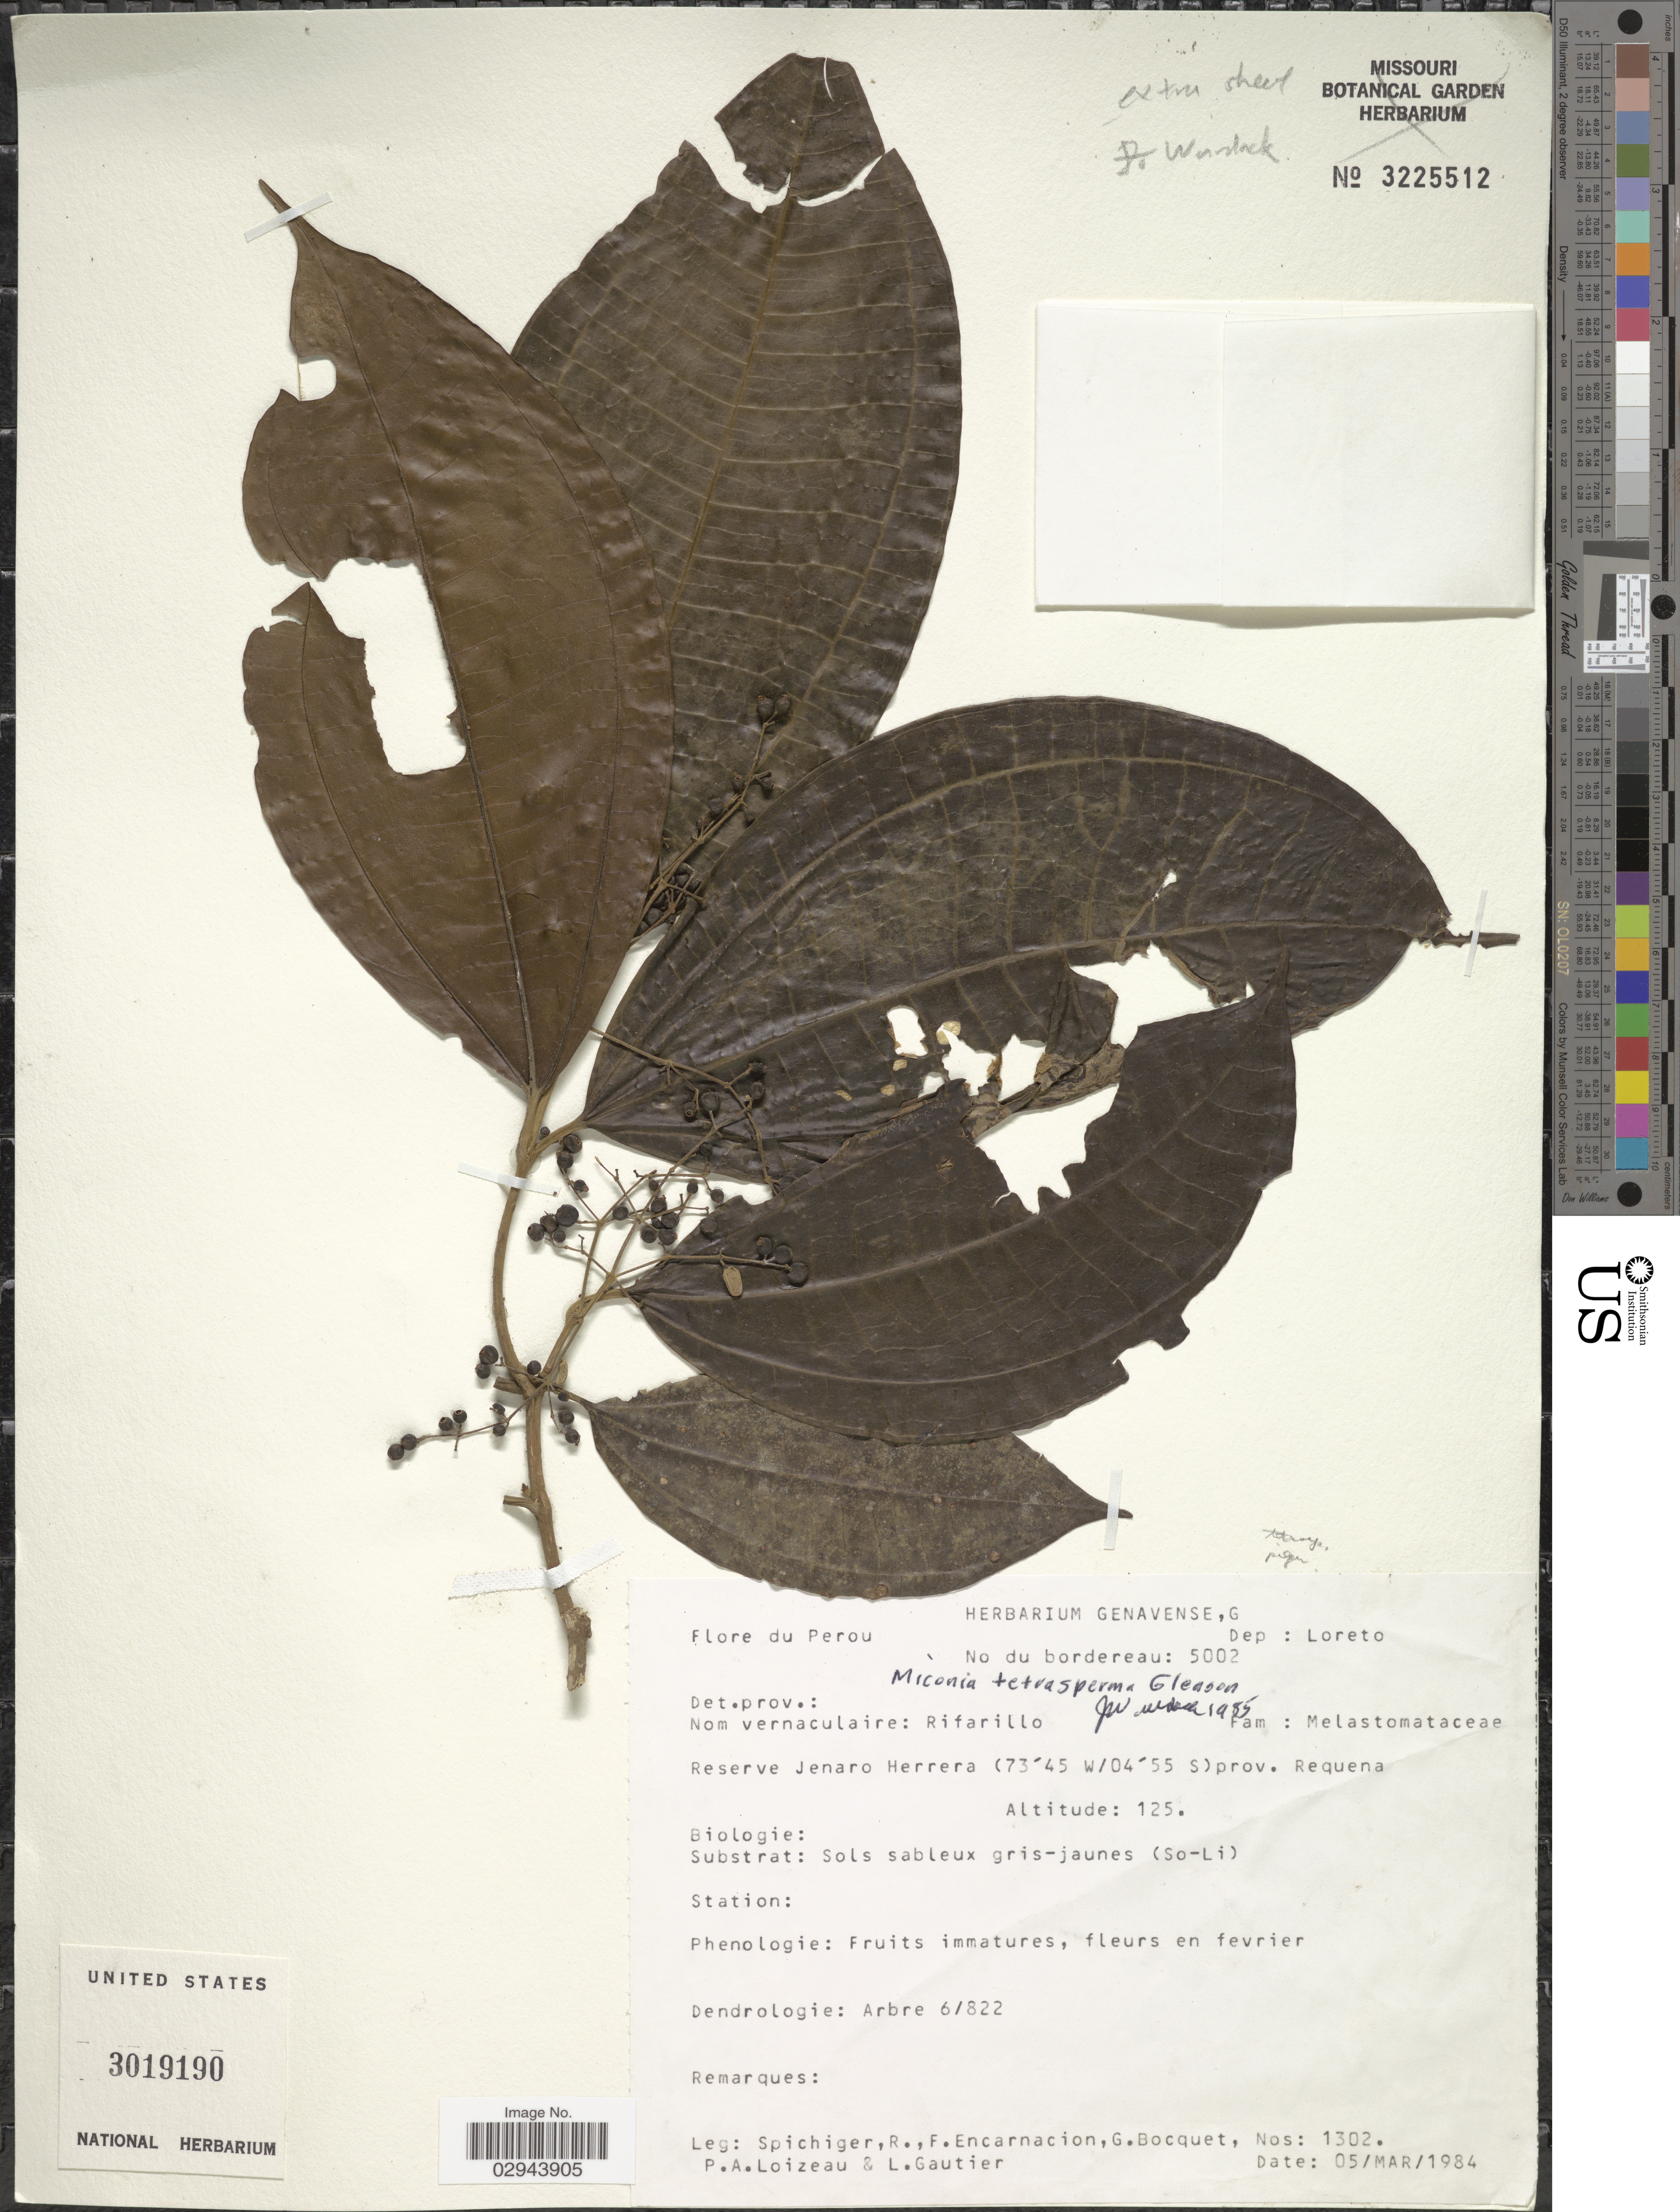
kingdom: Plantae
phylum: Tracheophyta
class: Magnoliopsida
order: Myrtales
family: Melastomataceae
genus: Miconia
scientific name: Miconia tetrasperma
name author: Gleason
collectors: R. Spichiger, F. Encarnación, G. Bocquet, P. Loizeau & L. Gautier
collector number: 1302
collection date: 1984-03-05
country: Peru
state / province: Loreto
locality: Dep: Loreto. Reserve Jenaro Herrera. Prov. Requena.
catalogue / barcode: US 3019190